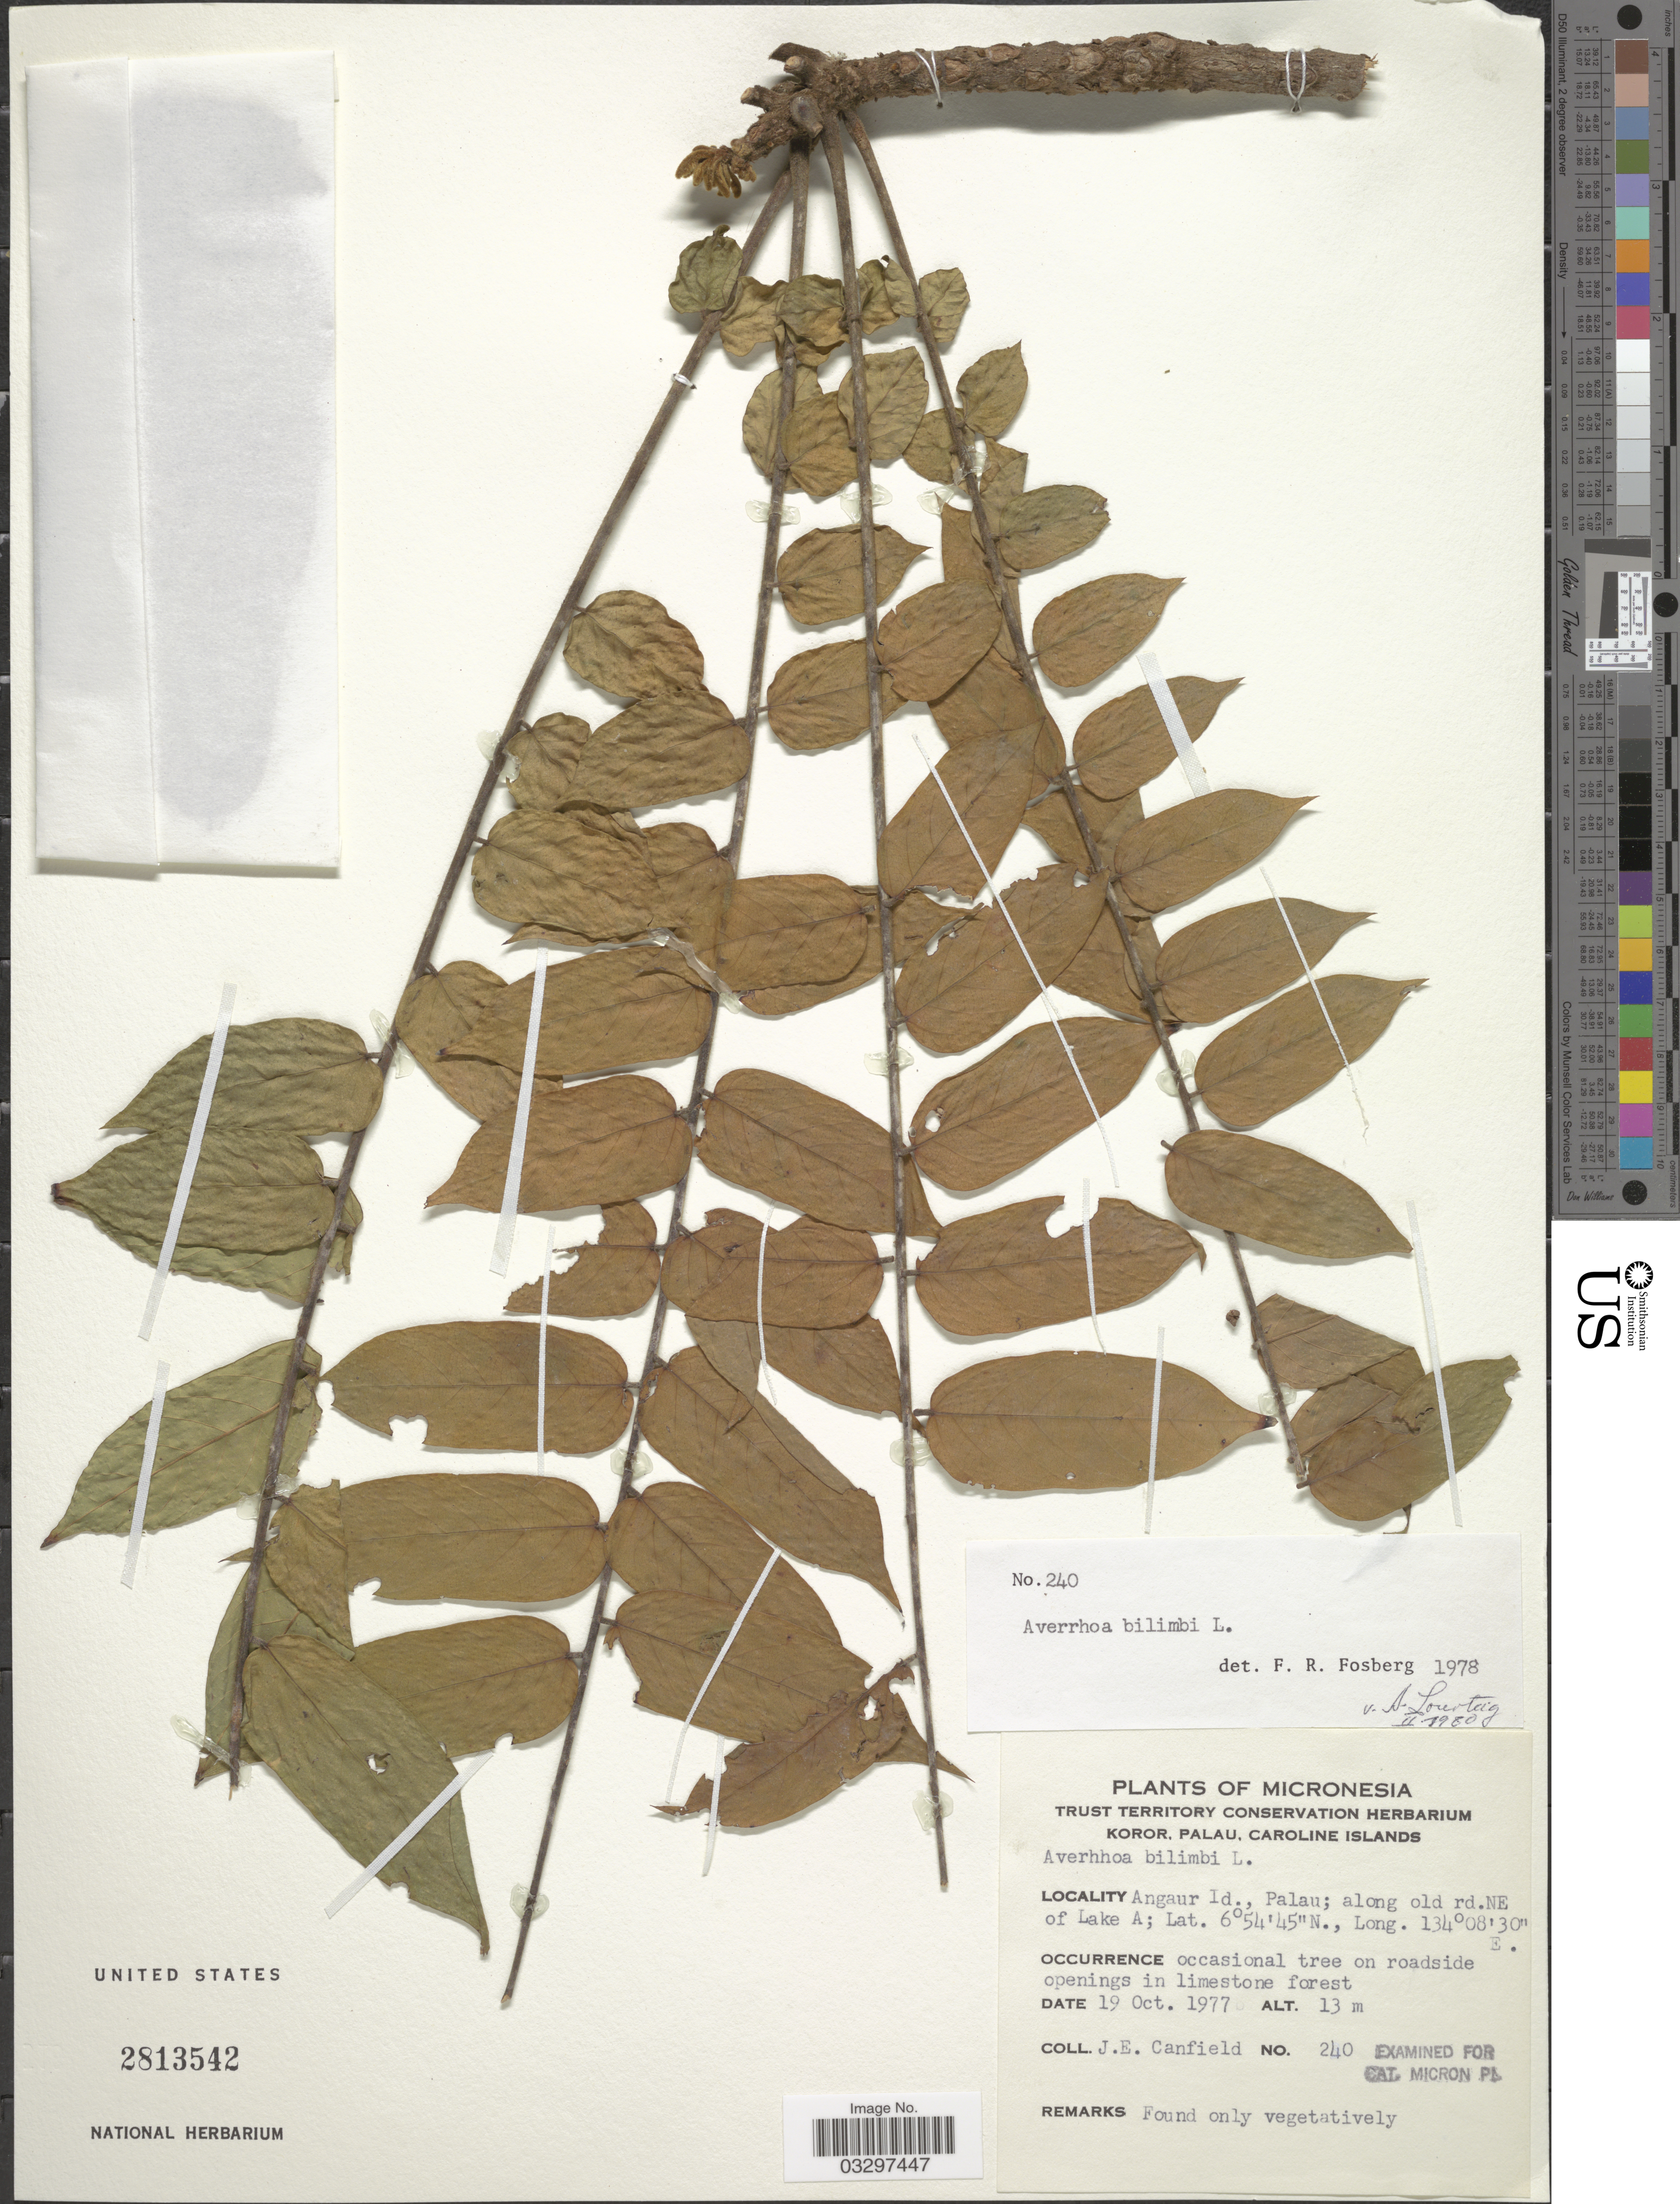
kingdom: Plantae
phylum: Tracheophyta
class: Magnoliopsida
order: Oxalidales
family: Oxalidaceae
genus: Averrhoa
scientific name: Averrhoa bilimbi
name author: L.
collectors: J. E. Canfield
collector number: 240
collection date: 1977-10-19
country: Palau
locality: Micronesia. Angaur Id., Palau; along old rd. NE of Lake A.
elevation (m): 13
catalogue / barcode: US 2813542